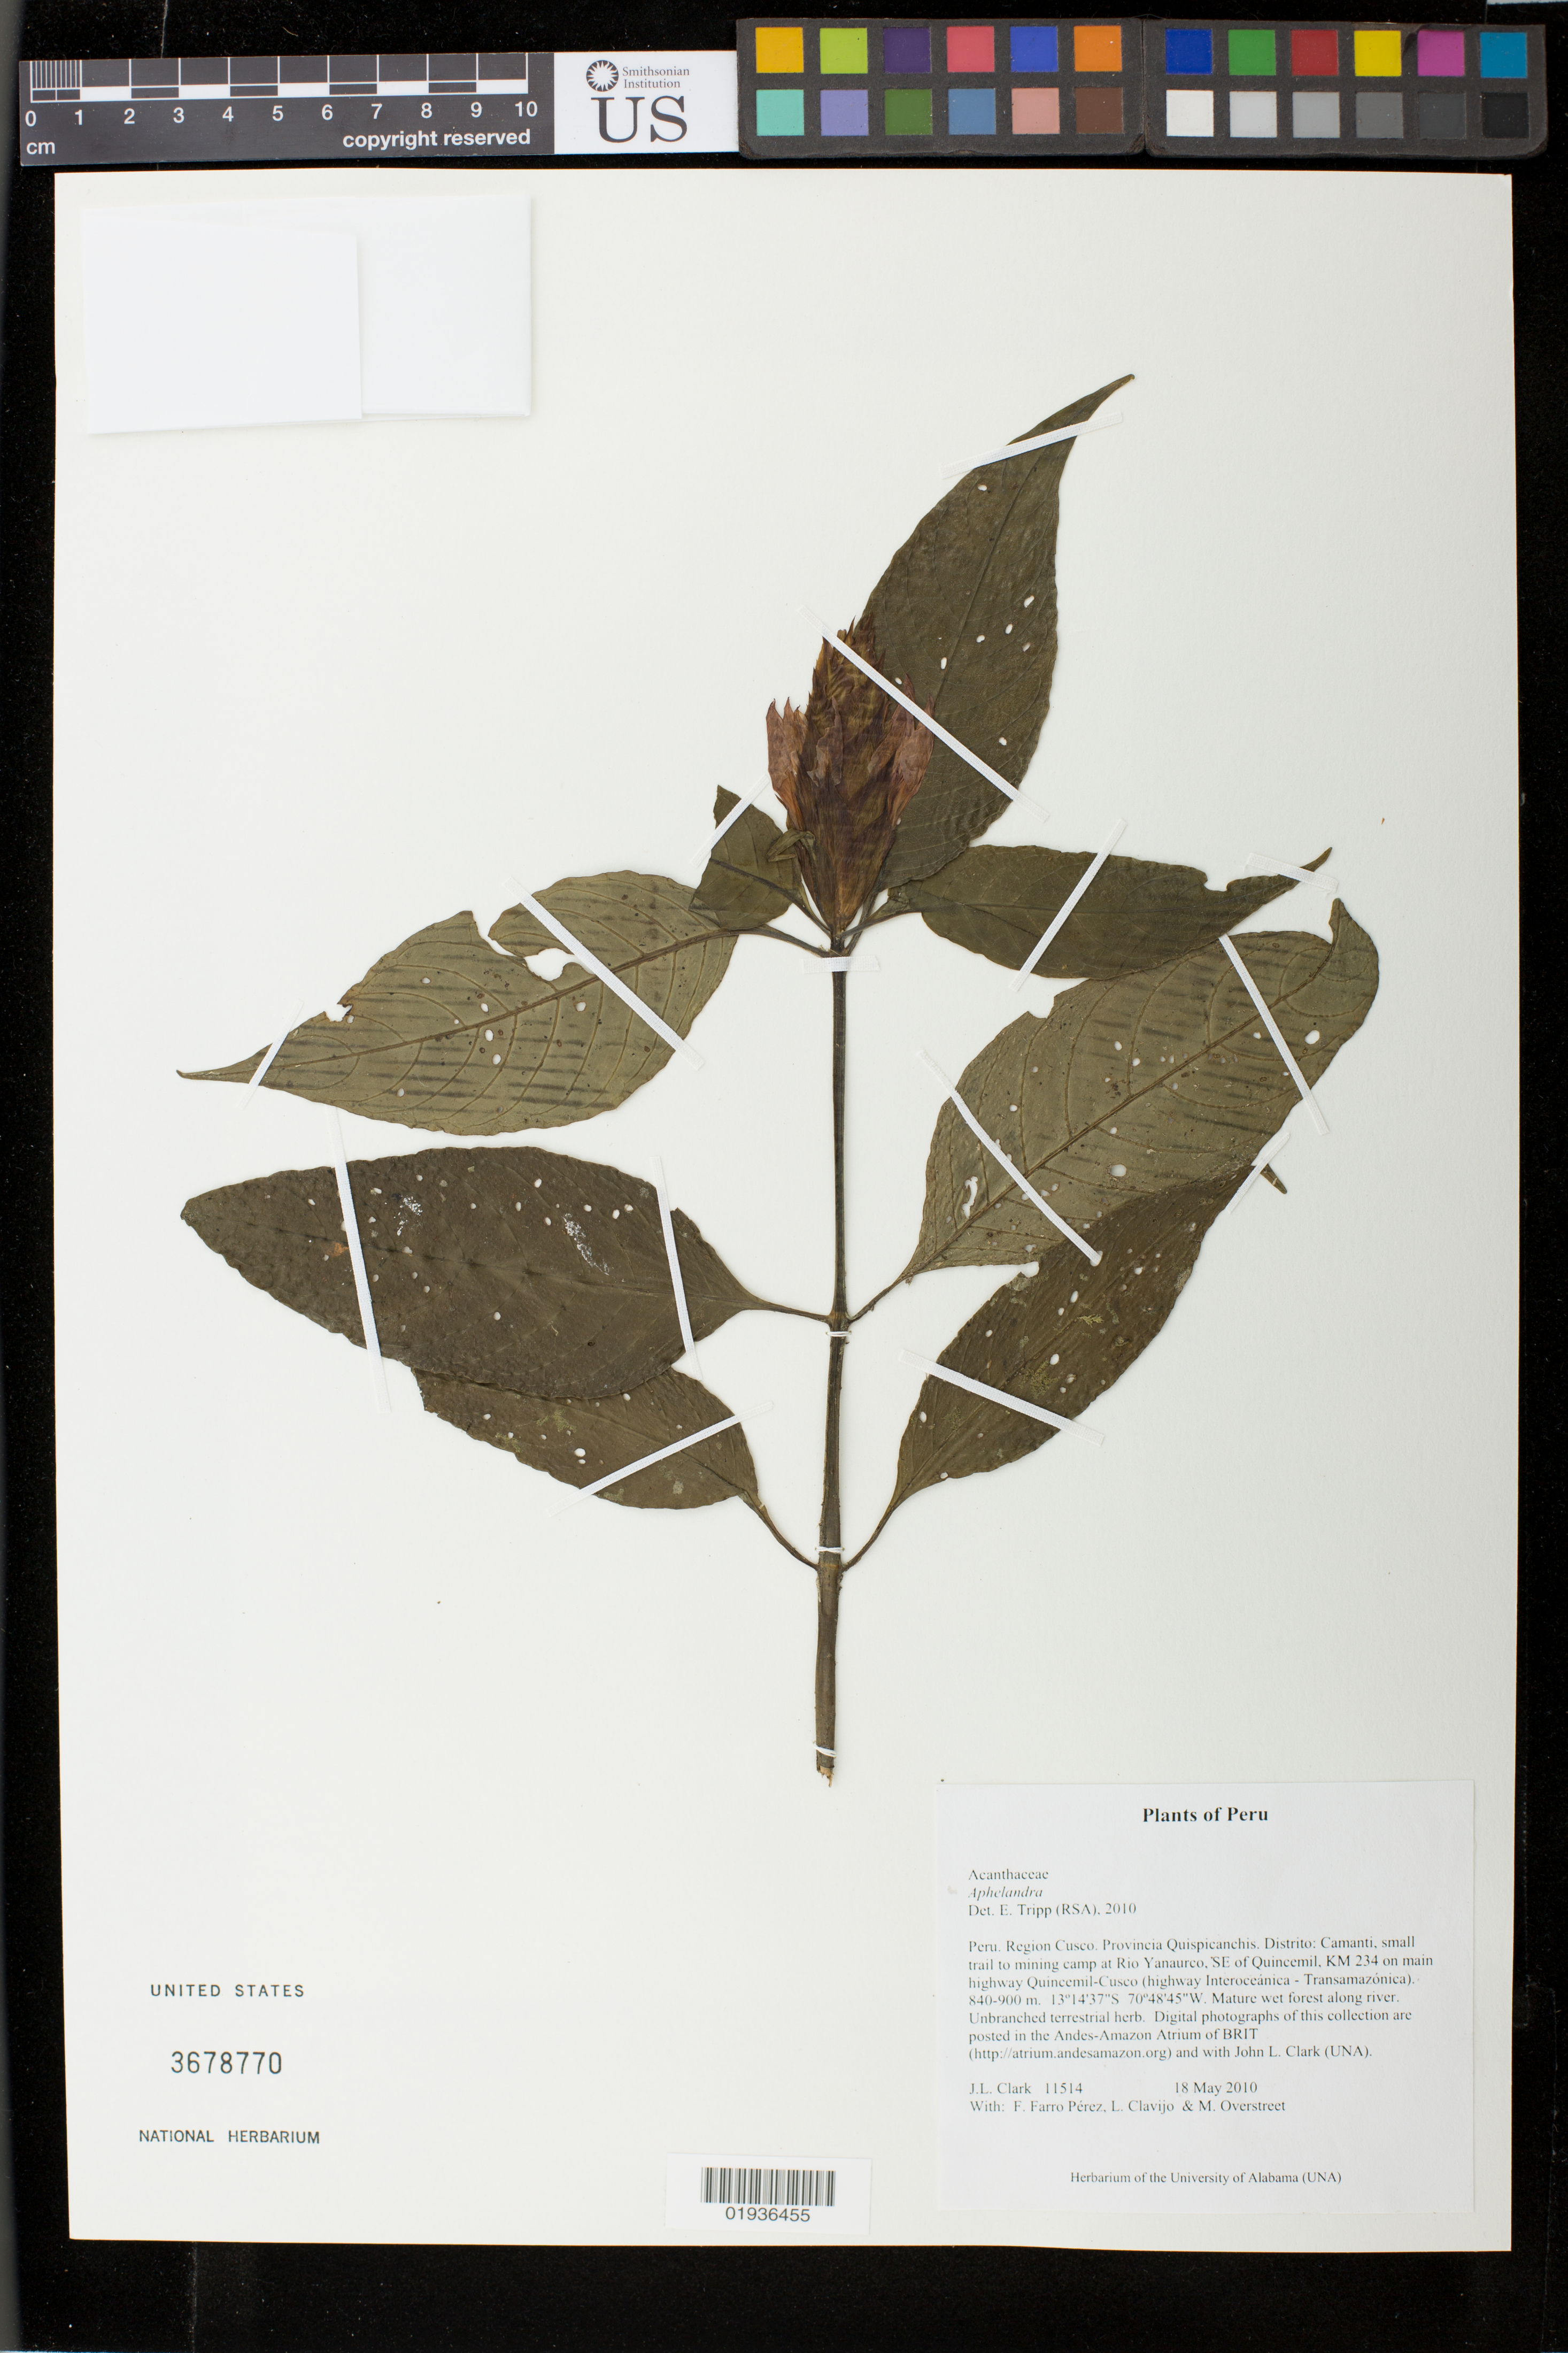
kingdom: Plantae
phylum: Tracheophyta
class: Magnoliopsida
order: Lamiales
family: Acanthaceae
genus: Aphelandra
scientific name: Aphelandra sp.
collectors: J. L. Clark, F. Farro Pérez, L. Clavijo & M. Overstreet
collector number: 11514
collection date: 2010-05-18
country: Peru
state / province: Cusco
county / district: Quispicanchis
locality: Distrito: Camanti, small trail to mining camp at Rio Yanaurco, SE of Quincemil, KM 234 on main highway Quincemil-Cusco (highway Interoceanica - Transamazonica).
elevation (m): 840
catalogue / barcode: US 3678770